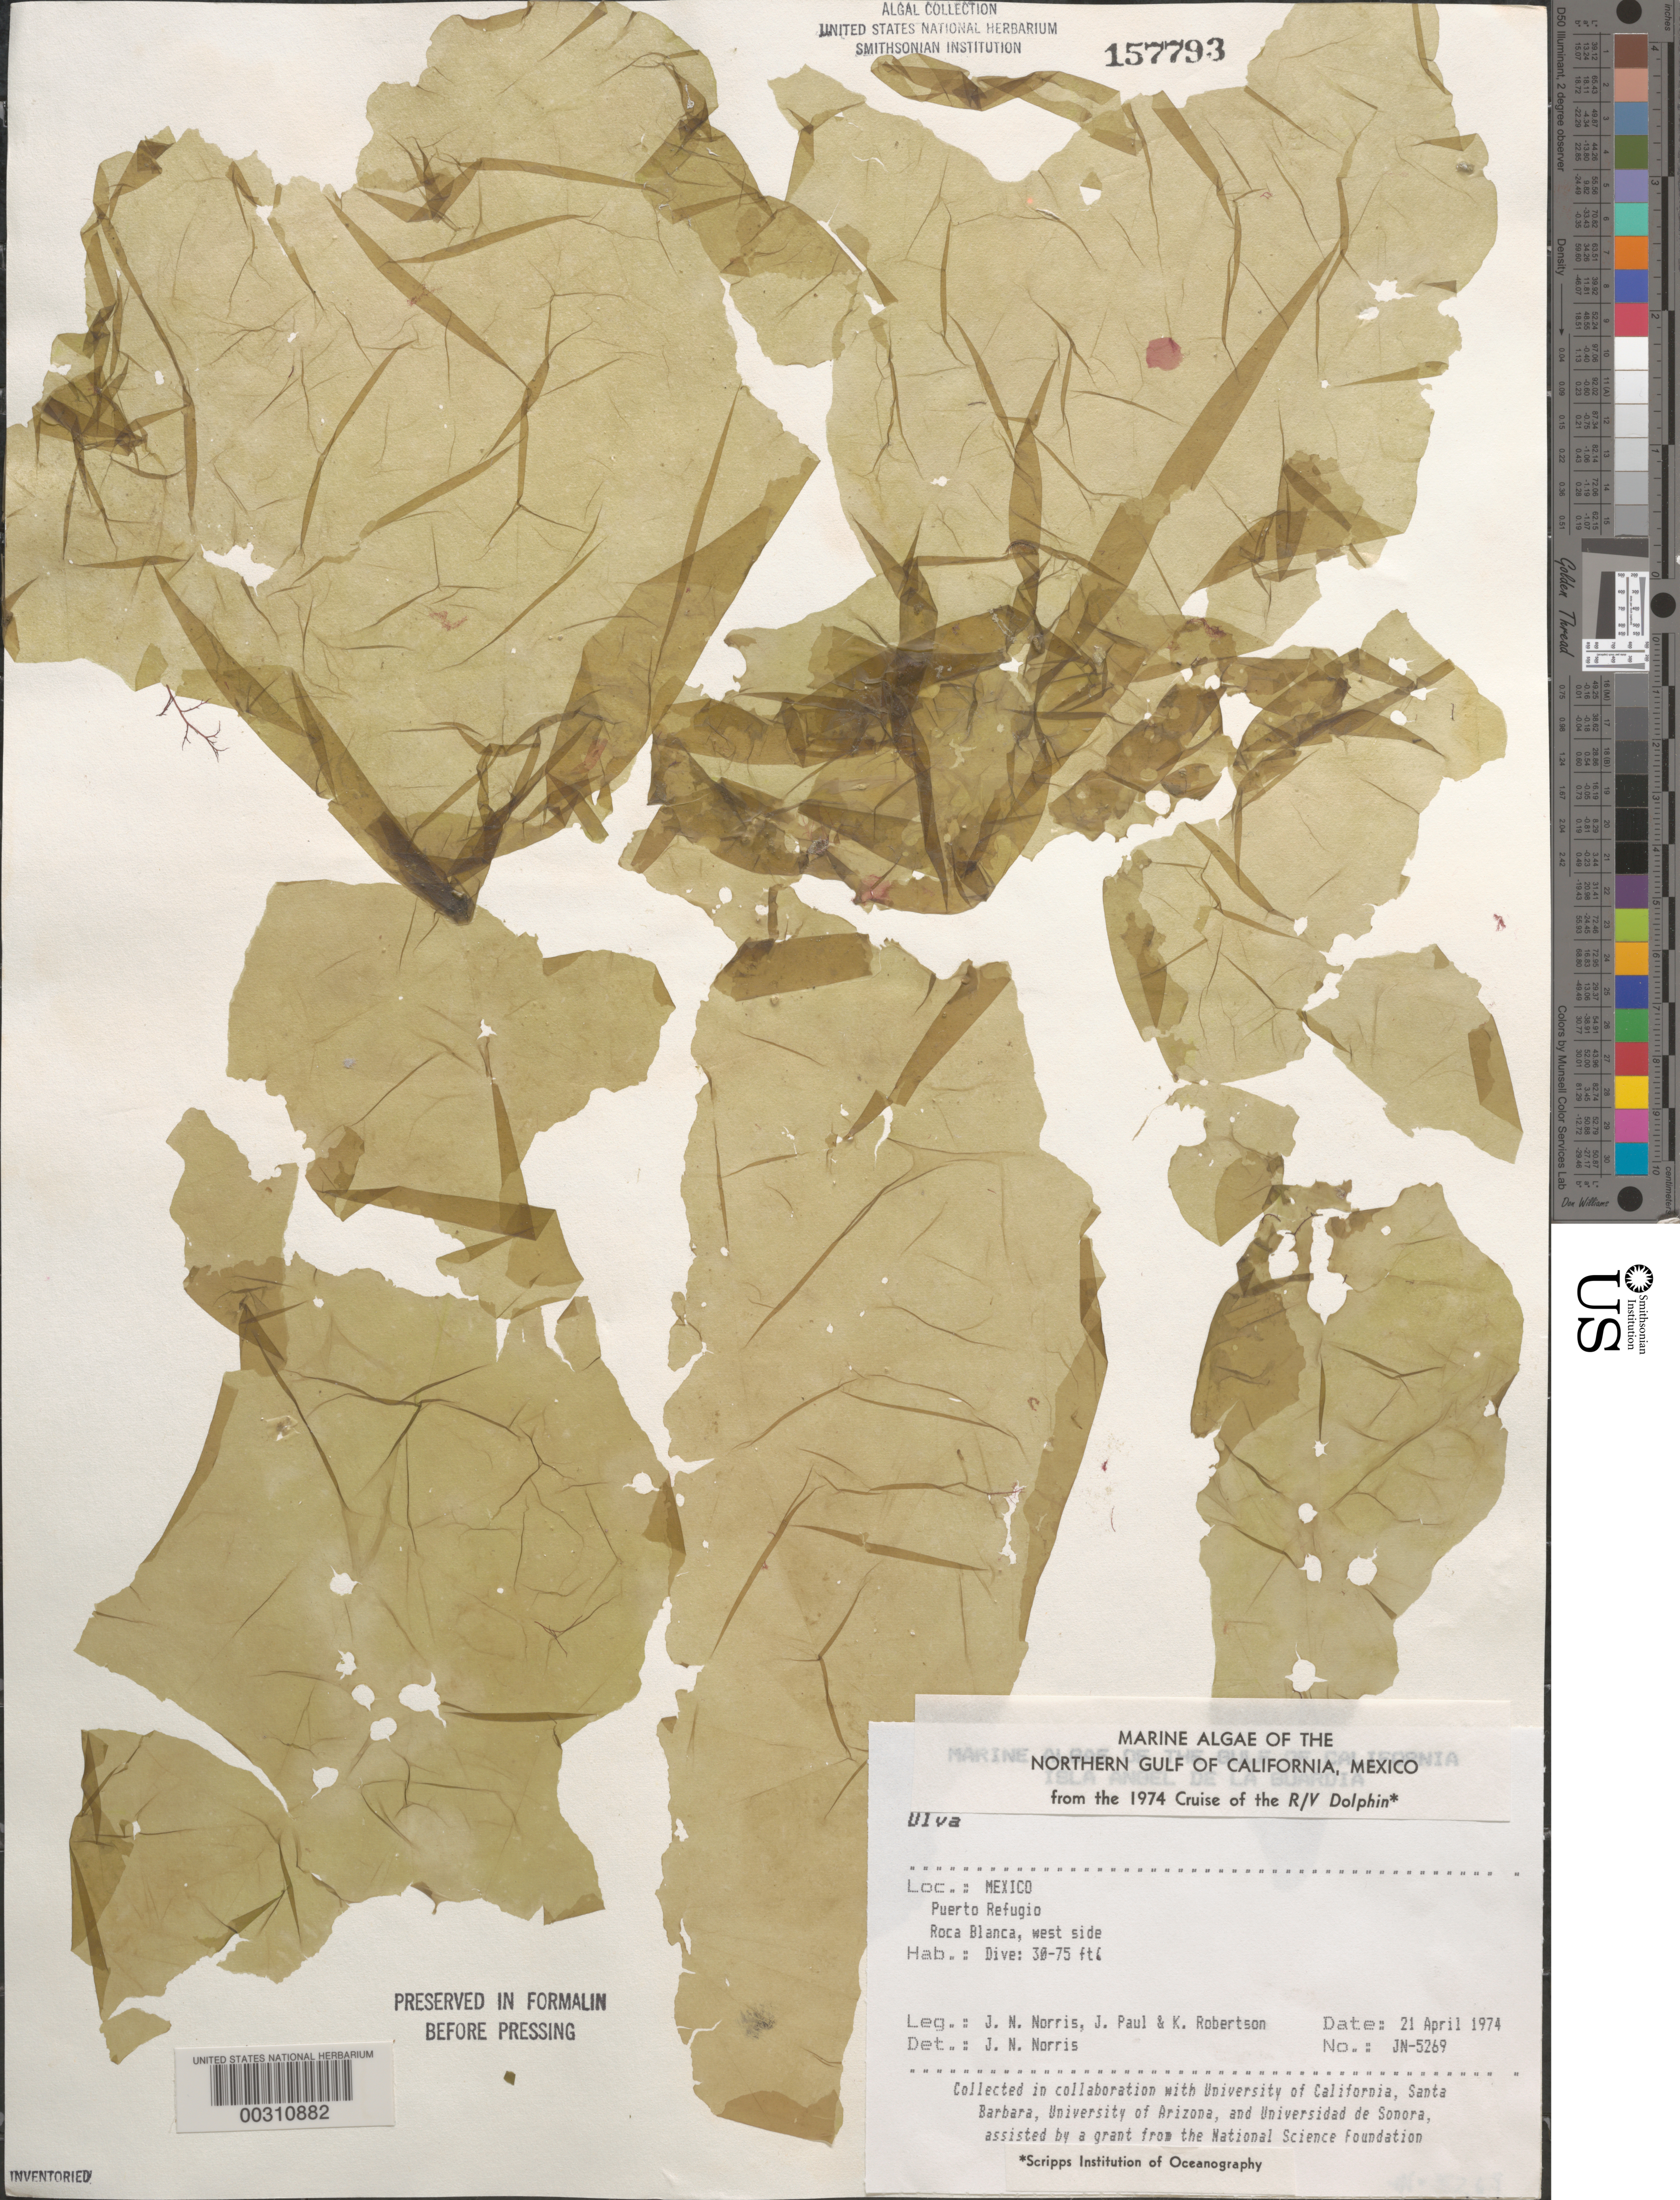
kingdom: Plantae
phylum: Chlorophyta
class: Ulvophyceae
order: Ulvales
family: Ulvaceae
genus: Ulva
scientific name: Ulva sp.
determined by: Norris, James N.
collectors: J. N. Norris, J. Paul & K. Robertson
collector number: JN-5269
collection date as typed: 21 Apr 1974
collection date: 1974-04-21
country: Mexico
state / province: Baja California Norte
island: Isla Angel de la Guarda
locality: Puerto Refugio, Roca Blanca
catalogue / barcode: US 157793